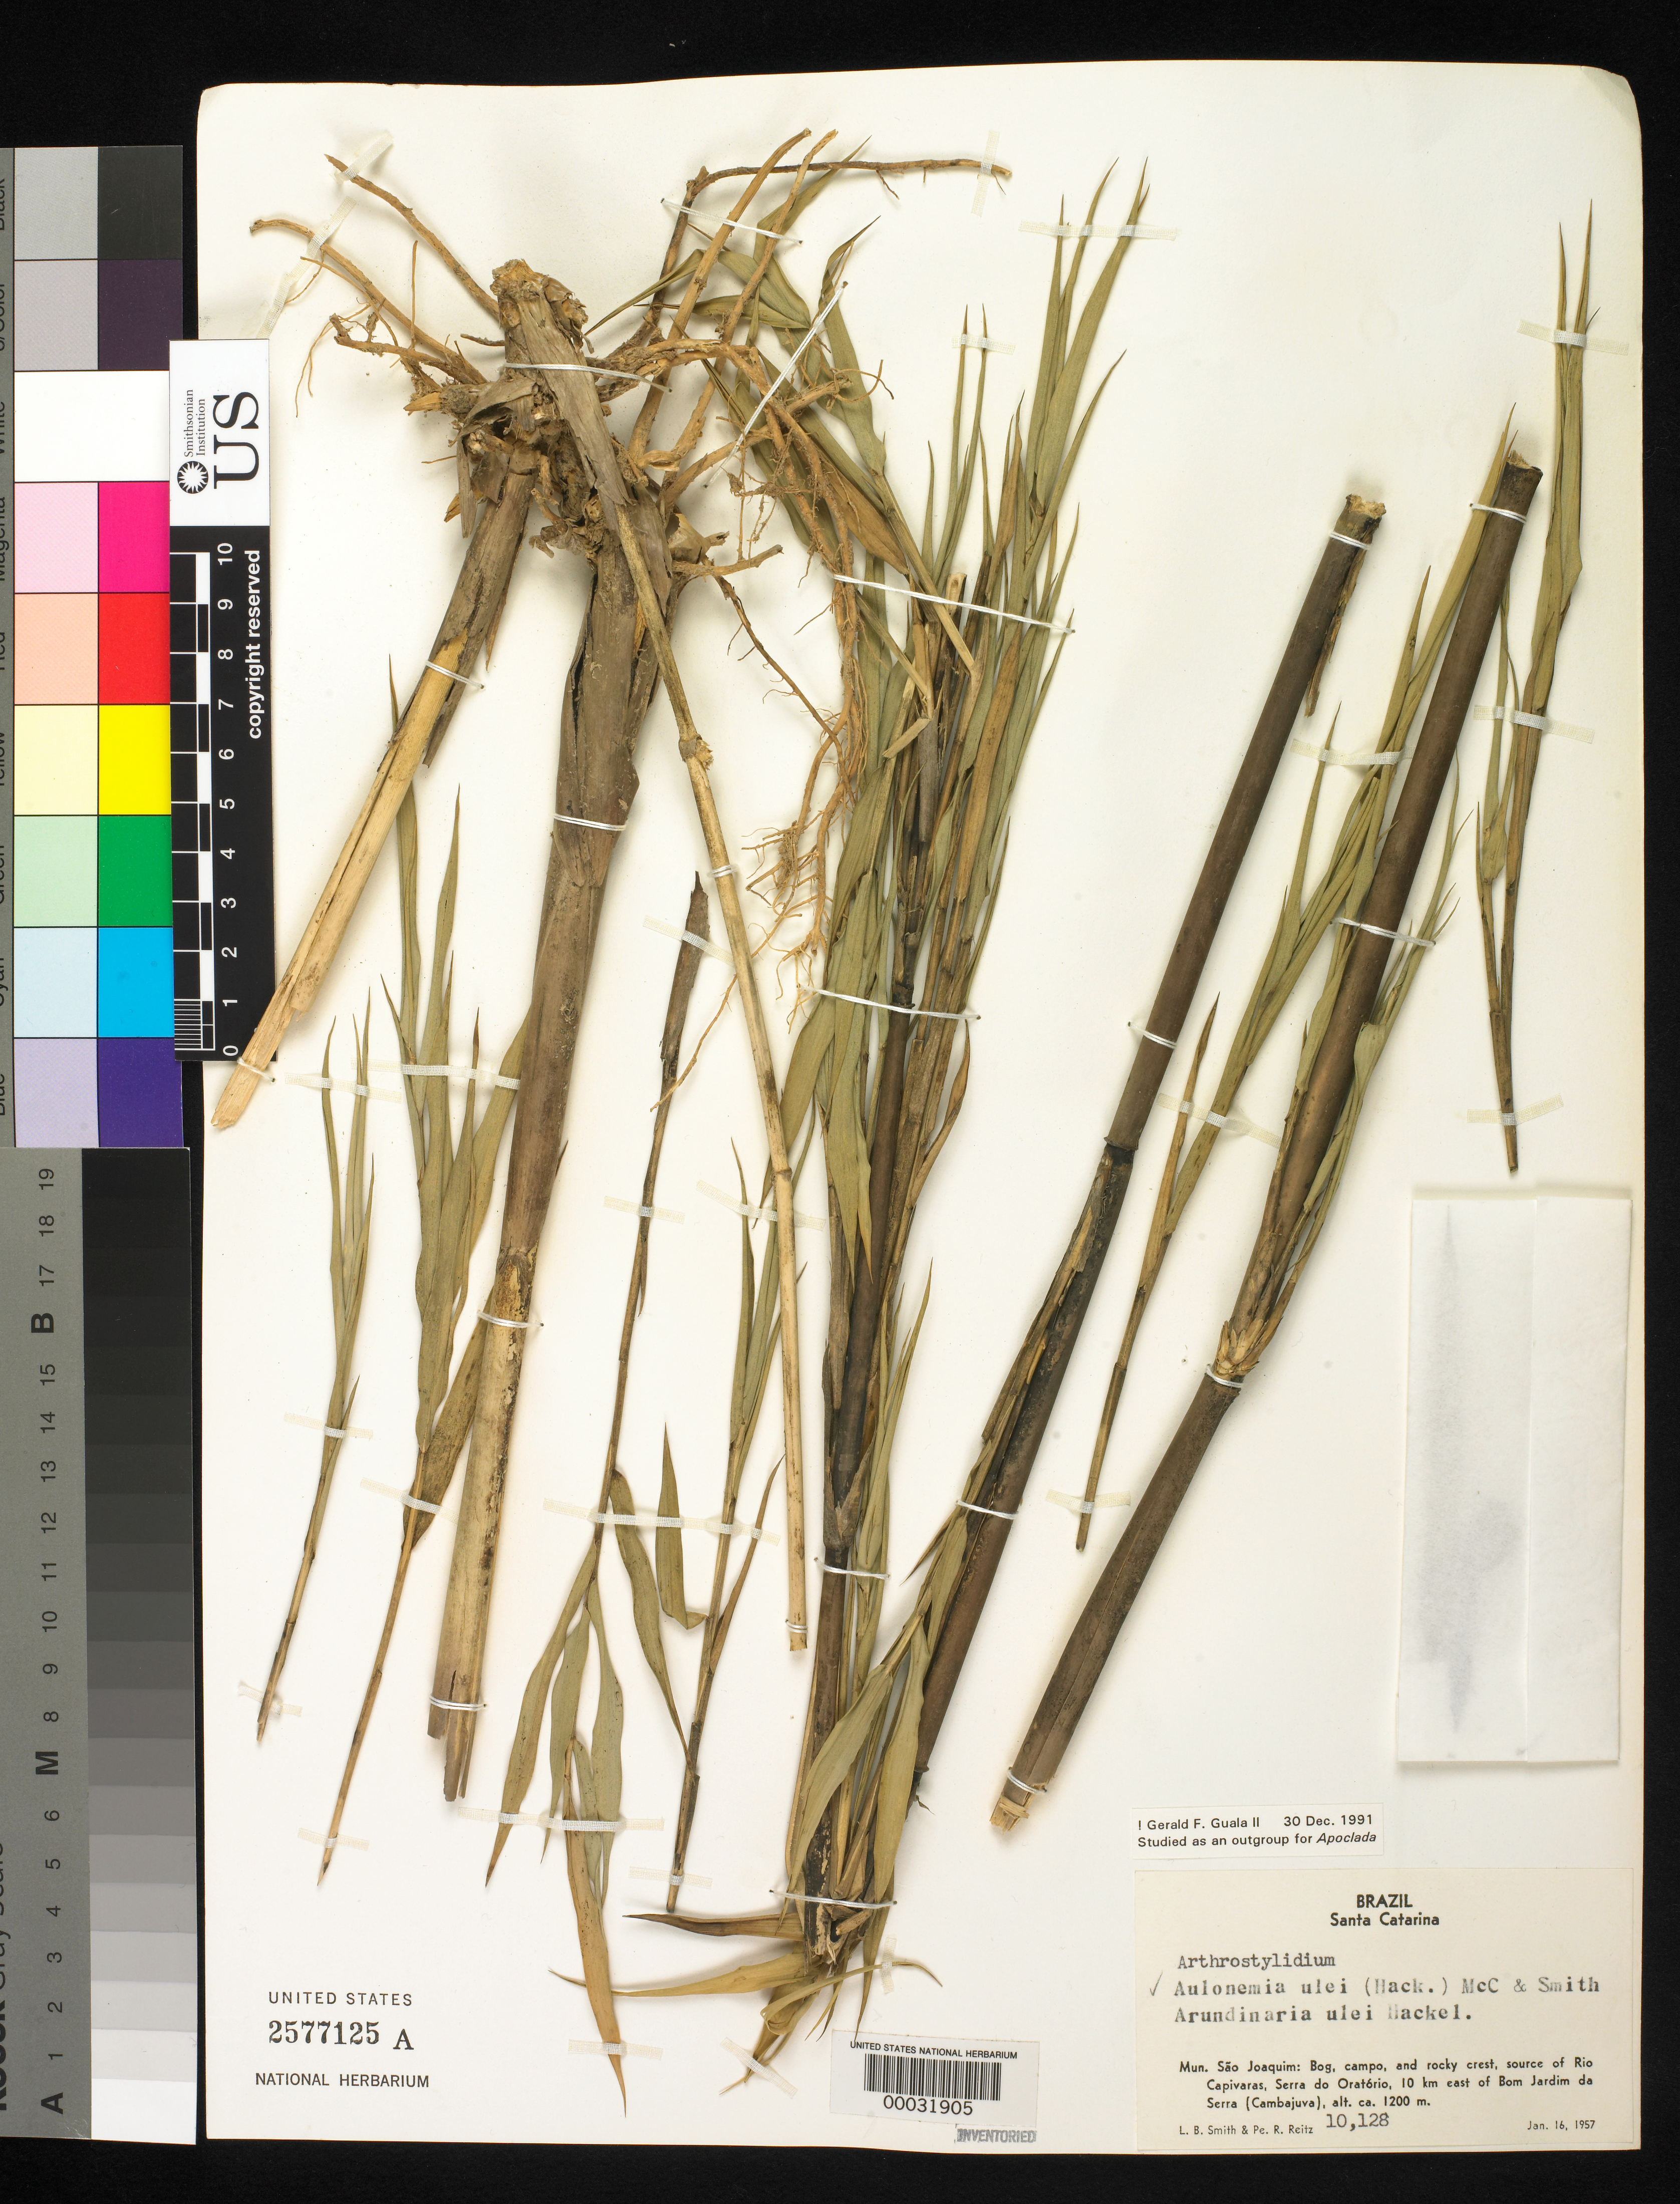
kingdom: Plantae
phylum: Tracheophyta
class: Liliopsida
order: Poales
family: Poaceae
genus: Cambajuva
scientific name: Cambajuva ulei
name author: (Hack.) P.L. Viana & et al.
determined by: Judziewicz, E. J.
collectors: L. Smith & R. Reitz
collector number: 10128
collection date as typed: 16 Jan 1957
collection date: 1957-01-16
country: Brazil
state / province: Santa Catarina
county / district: São Joaquim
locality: Rio capivaras, serra do oratorio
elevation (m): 1200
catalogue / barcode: US 2577125A